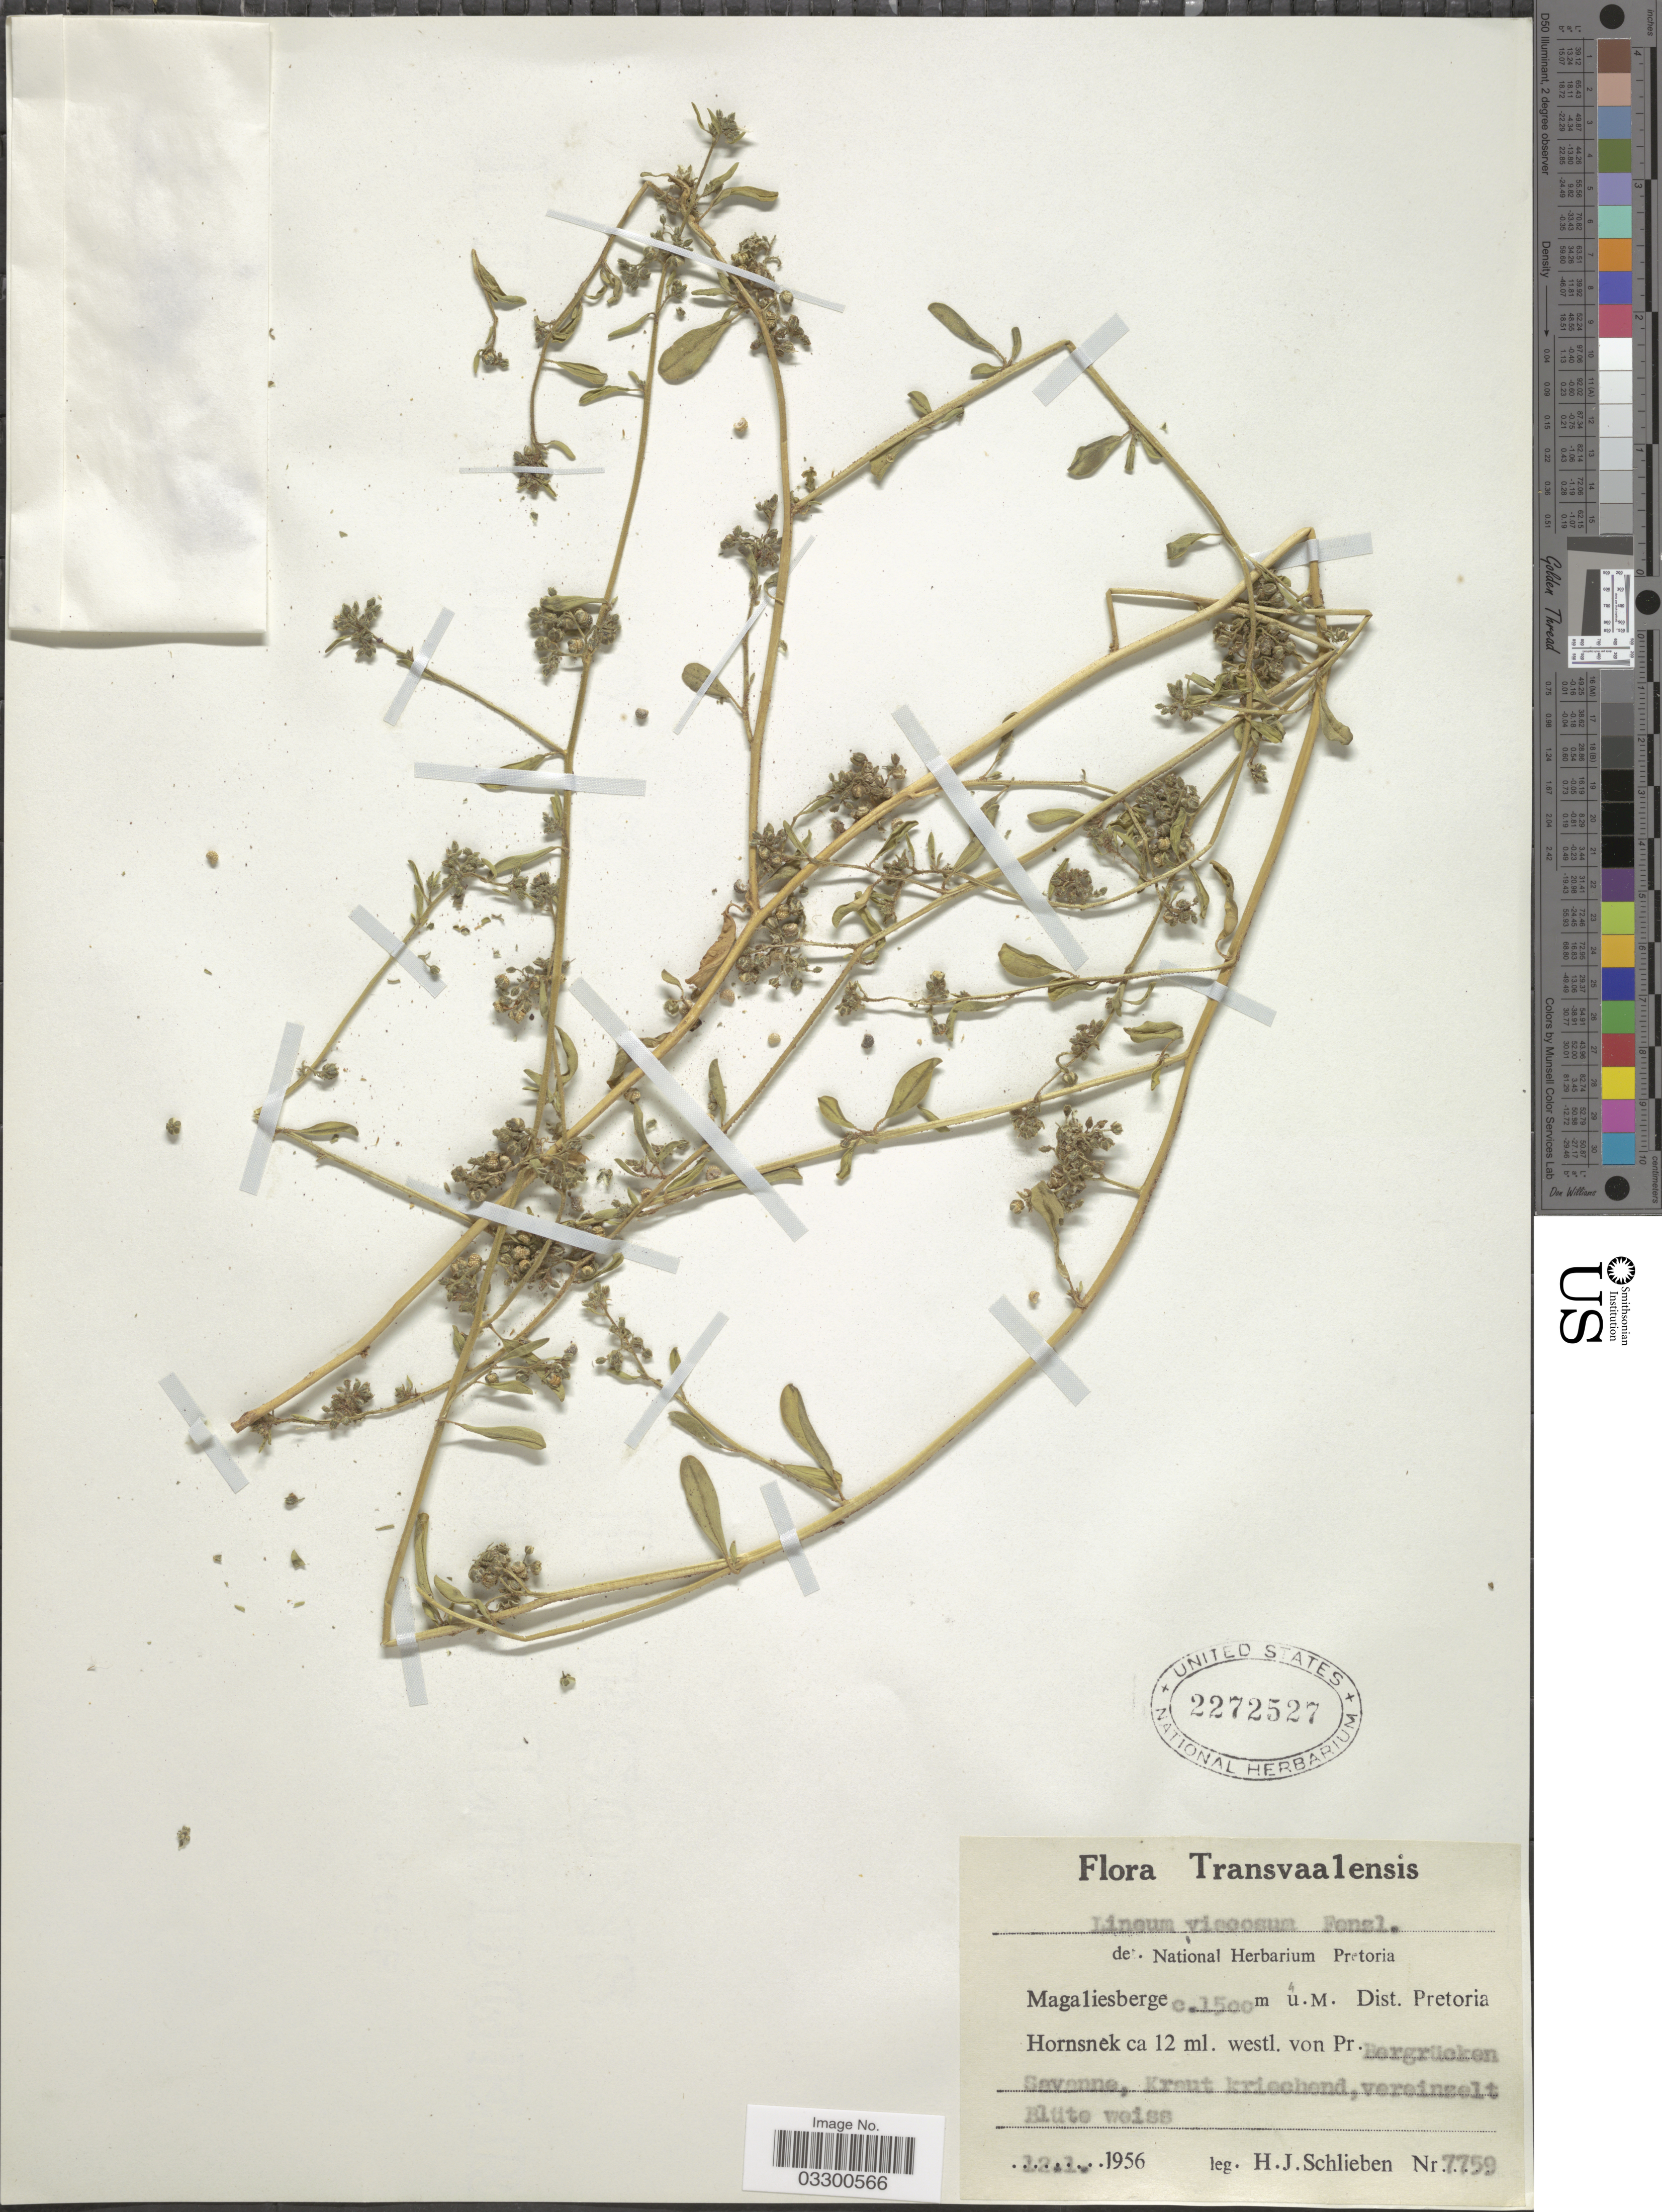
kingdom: Plantae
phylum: Tracheophyta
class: Magnoliopsida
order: Malpighiales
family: Linaceae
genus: Linum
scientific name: Linum viscosum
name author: L.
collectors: H. J. Schlieben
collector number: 7759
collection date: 1956-01-12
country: South Africa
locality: Transvaalensis. Magaliesberge. Dist. Pretoria Hornsnek ca 12 ml. westl. von Pr. Bergrücken Savanne.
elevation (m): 1500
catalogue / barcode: US 2272527